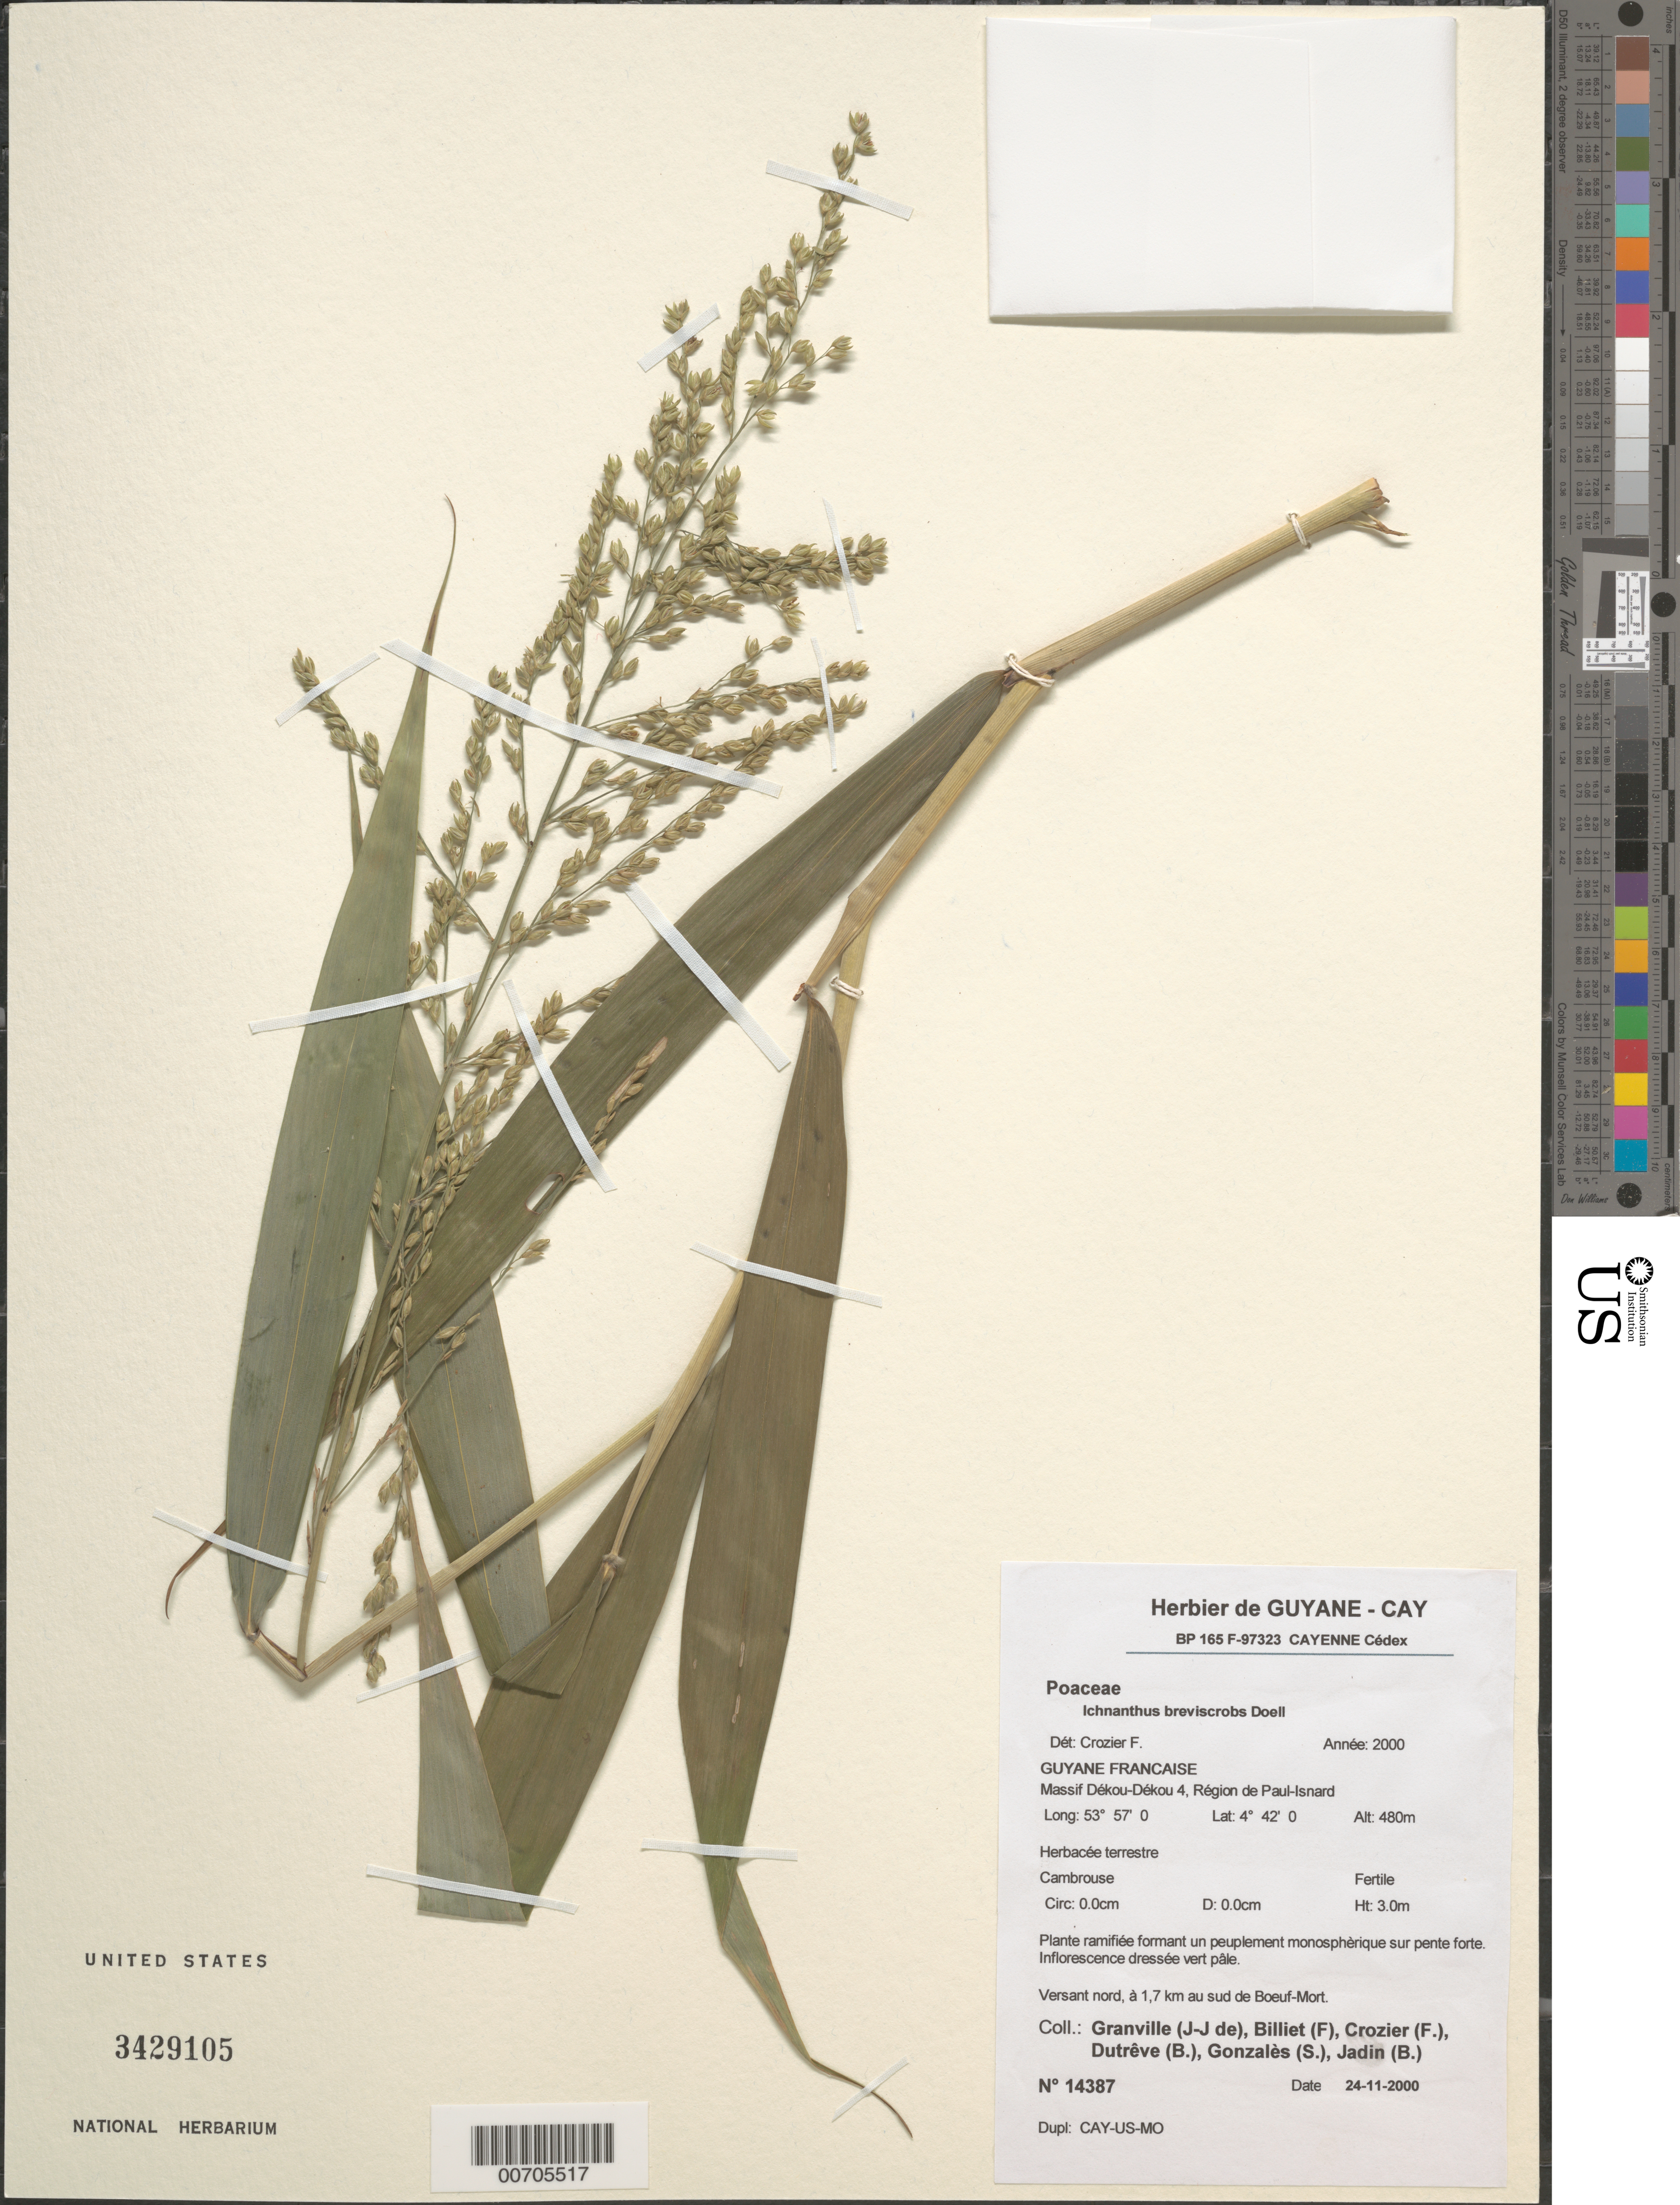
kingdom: Plantae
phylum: Tracheophyta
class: Liliopsida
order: Poales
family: Poaceae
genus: Ichnanthus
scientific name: Ichnanthus breviscrobs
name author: Döll in Mart.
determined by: Crozier, F.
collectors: J.-J. de Granville, F. Billiet, F. Crozier, B. Dutrêve, S. Gonzales & B. Jadin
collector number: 14387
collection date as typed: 24-Nov-00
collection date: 2000-11-24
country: French Guiana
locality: Massif Dékou-Dékou 4, région de Paul-Isnard; versant nord a 1.7 km au sud de Boeuf-Mort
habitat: Cambrouse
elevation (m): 480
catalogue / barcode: US 3429105